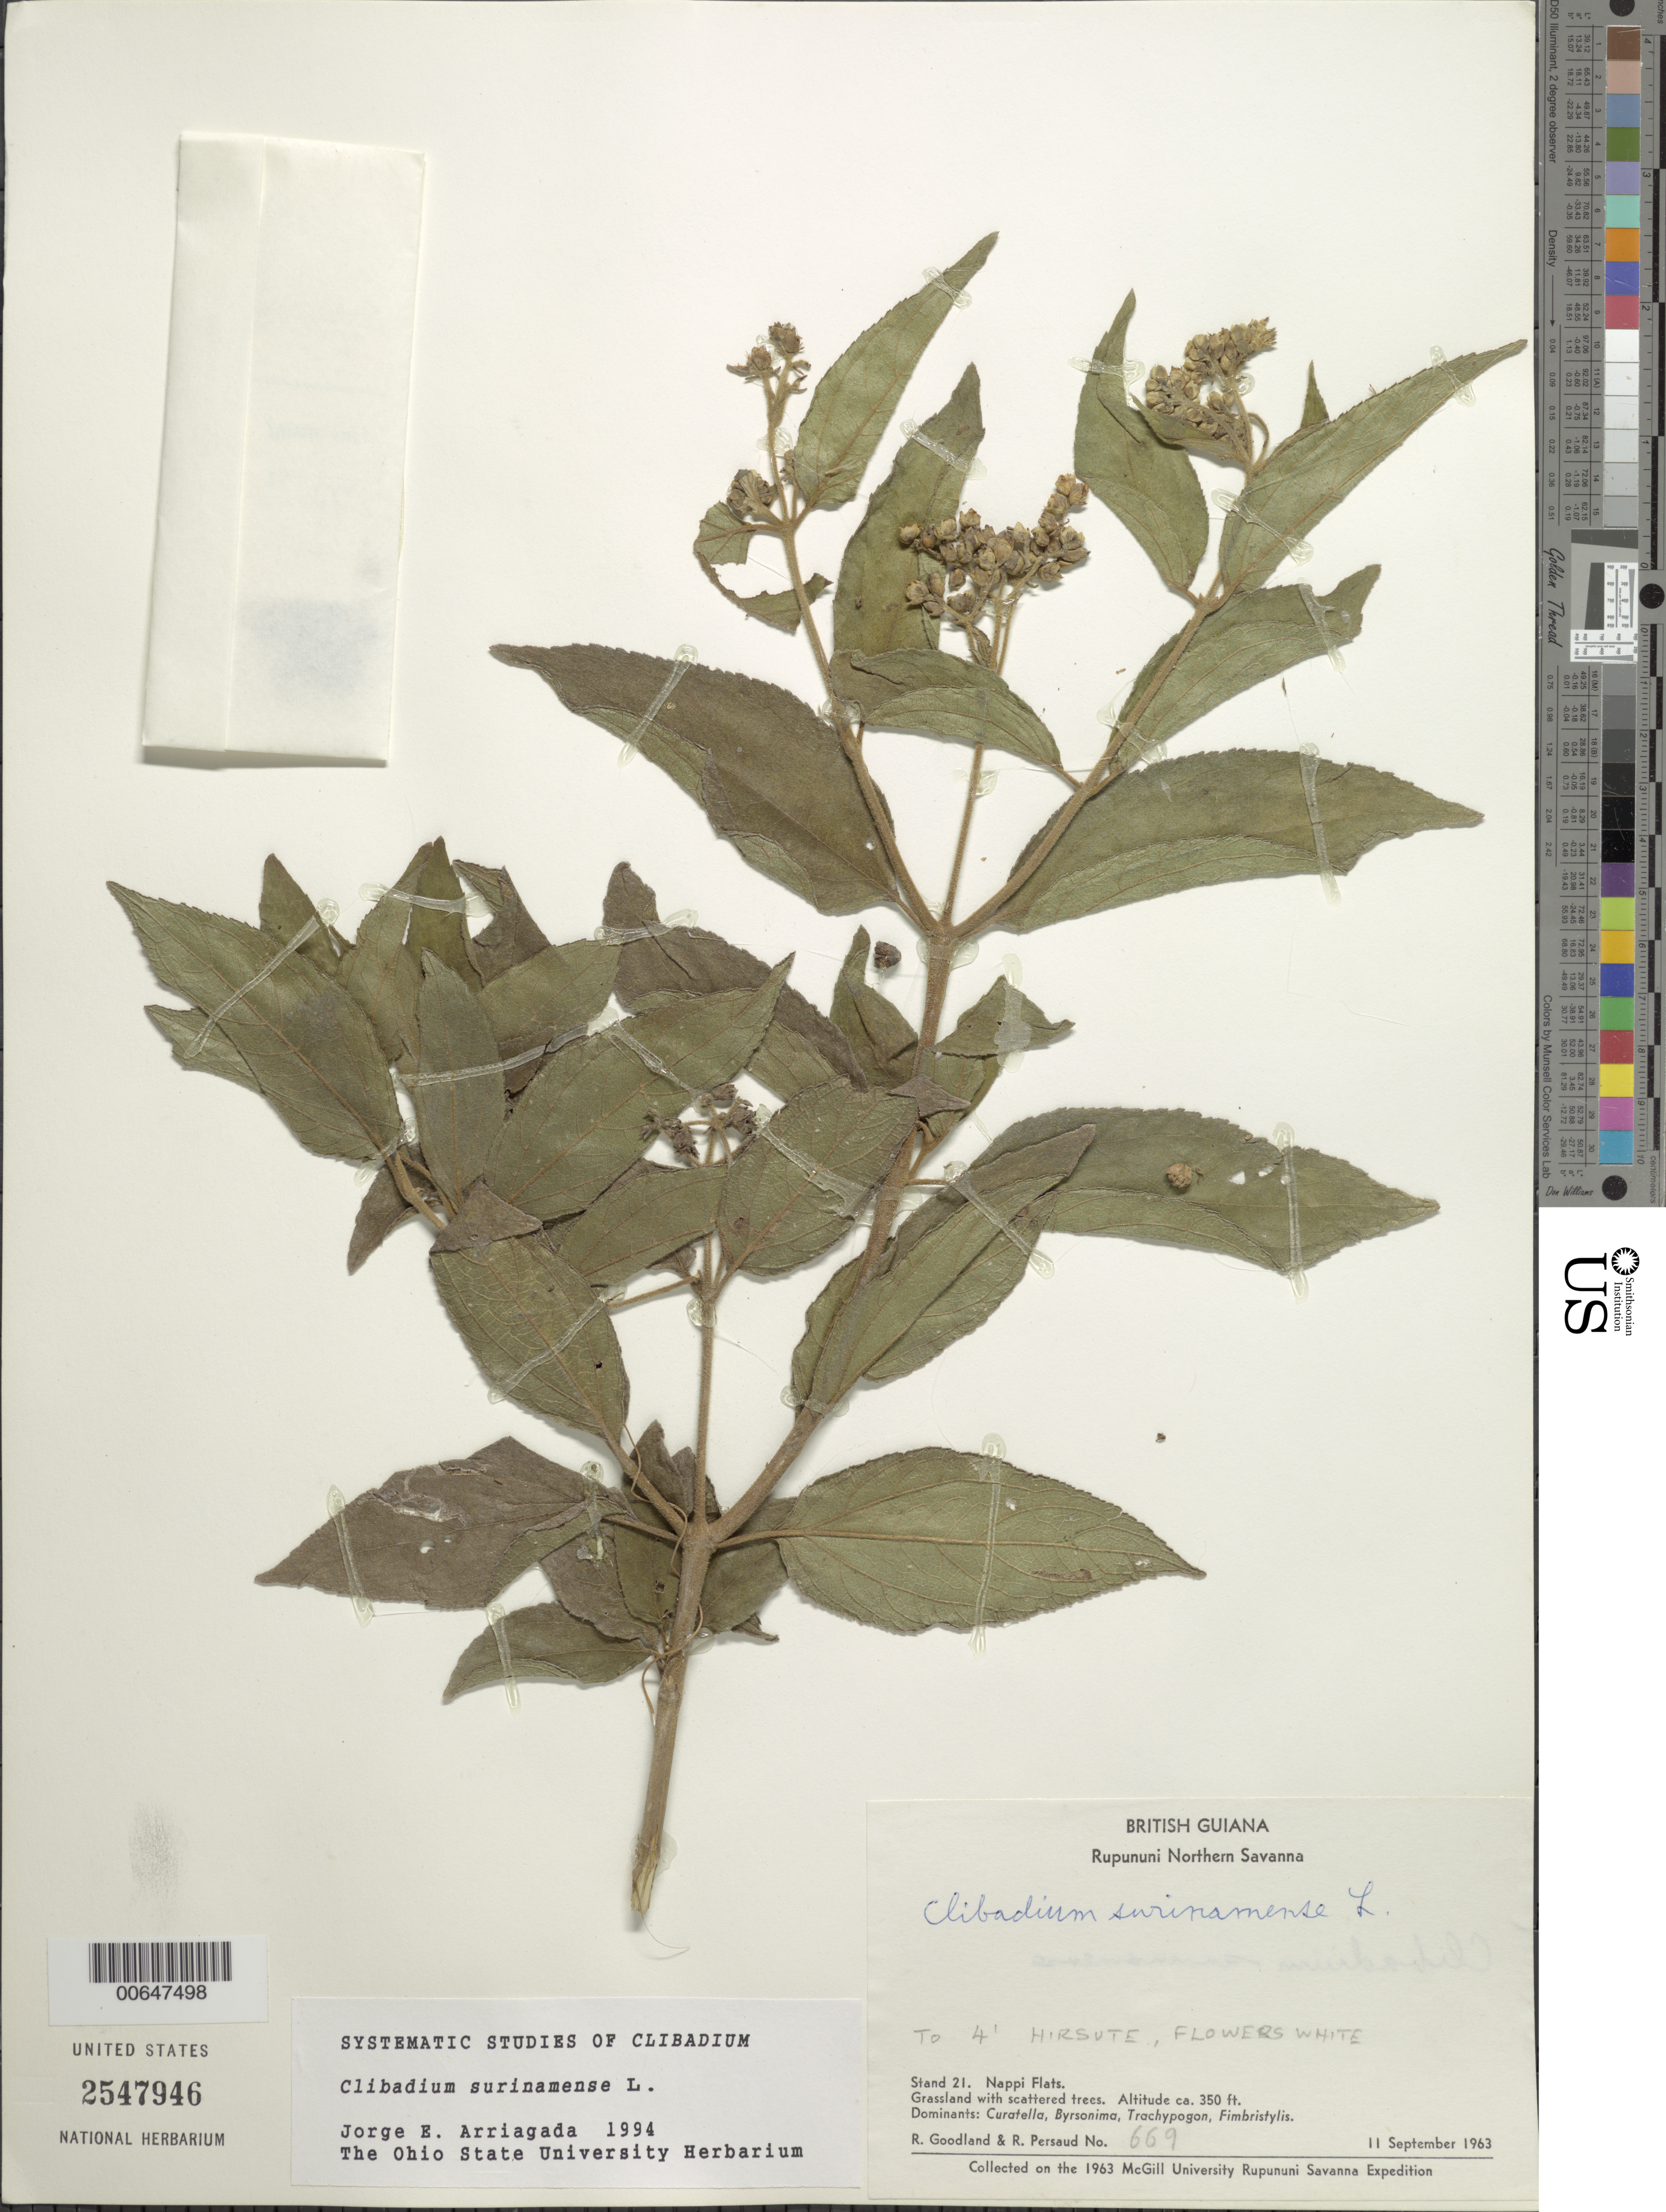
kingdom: Plantae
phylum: Tracheophyta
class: Magnoliopsida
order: Asterales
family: Asteraceae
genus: Clibadium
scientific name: Clibadium surinamense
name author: L.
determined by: Arriagada, J. E.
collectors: R. Goodland & R. Persaud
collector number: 669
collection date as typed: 11-Sep-63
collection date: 1963-09-11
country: Guyana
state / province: U. Takutu-U. Essequibo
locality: Rupununi Northern Savanna, Nappi Flats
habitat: Grassland with scattered trees. Dominants: Curatella, Byrsonima, Trachypogon, Fimbristylis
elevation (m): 107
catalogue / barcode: US 2547946